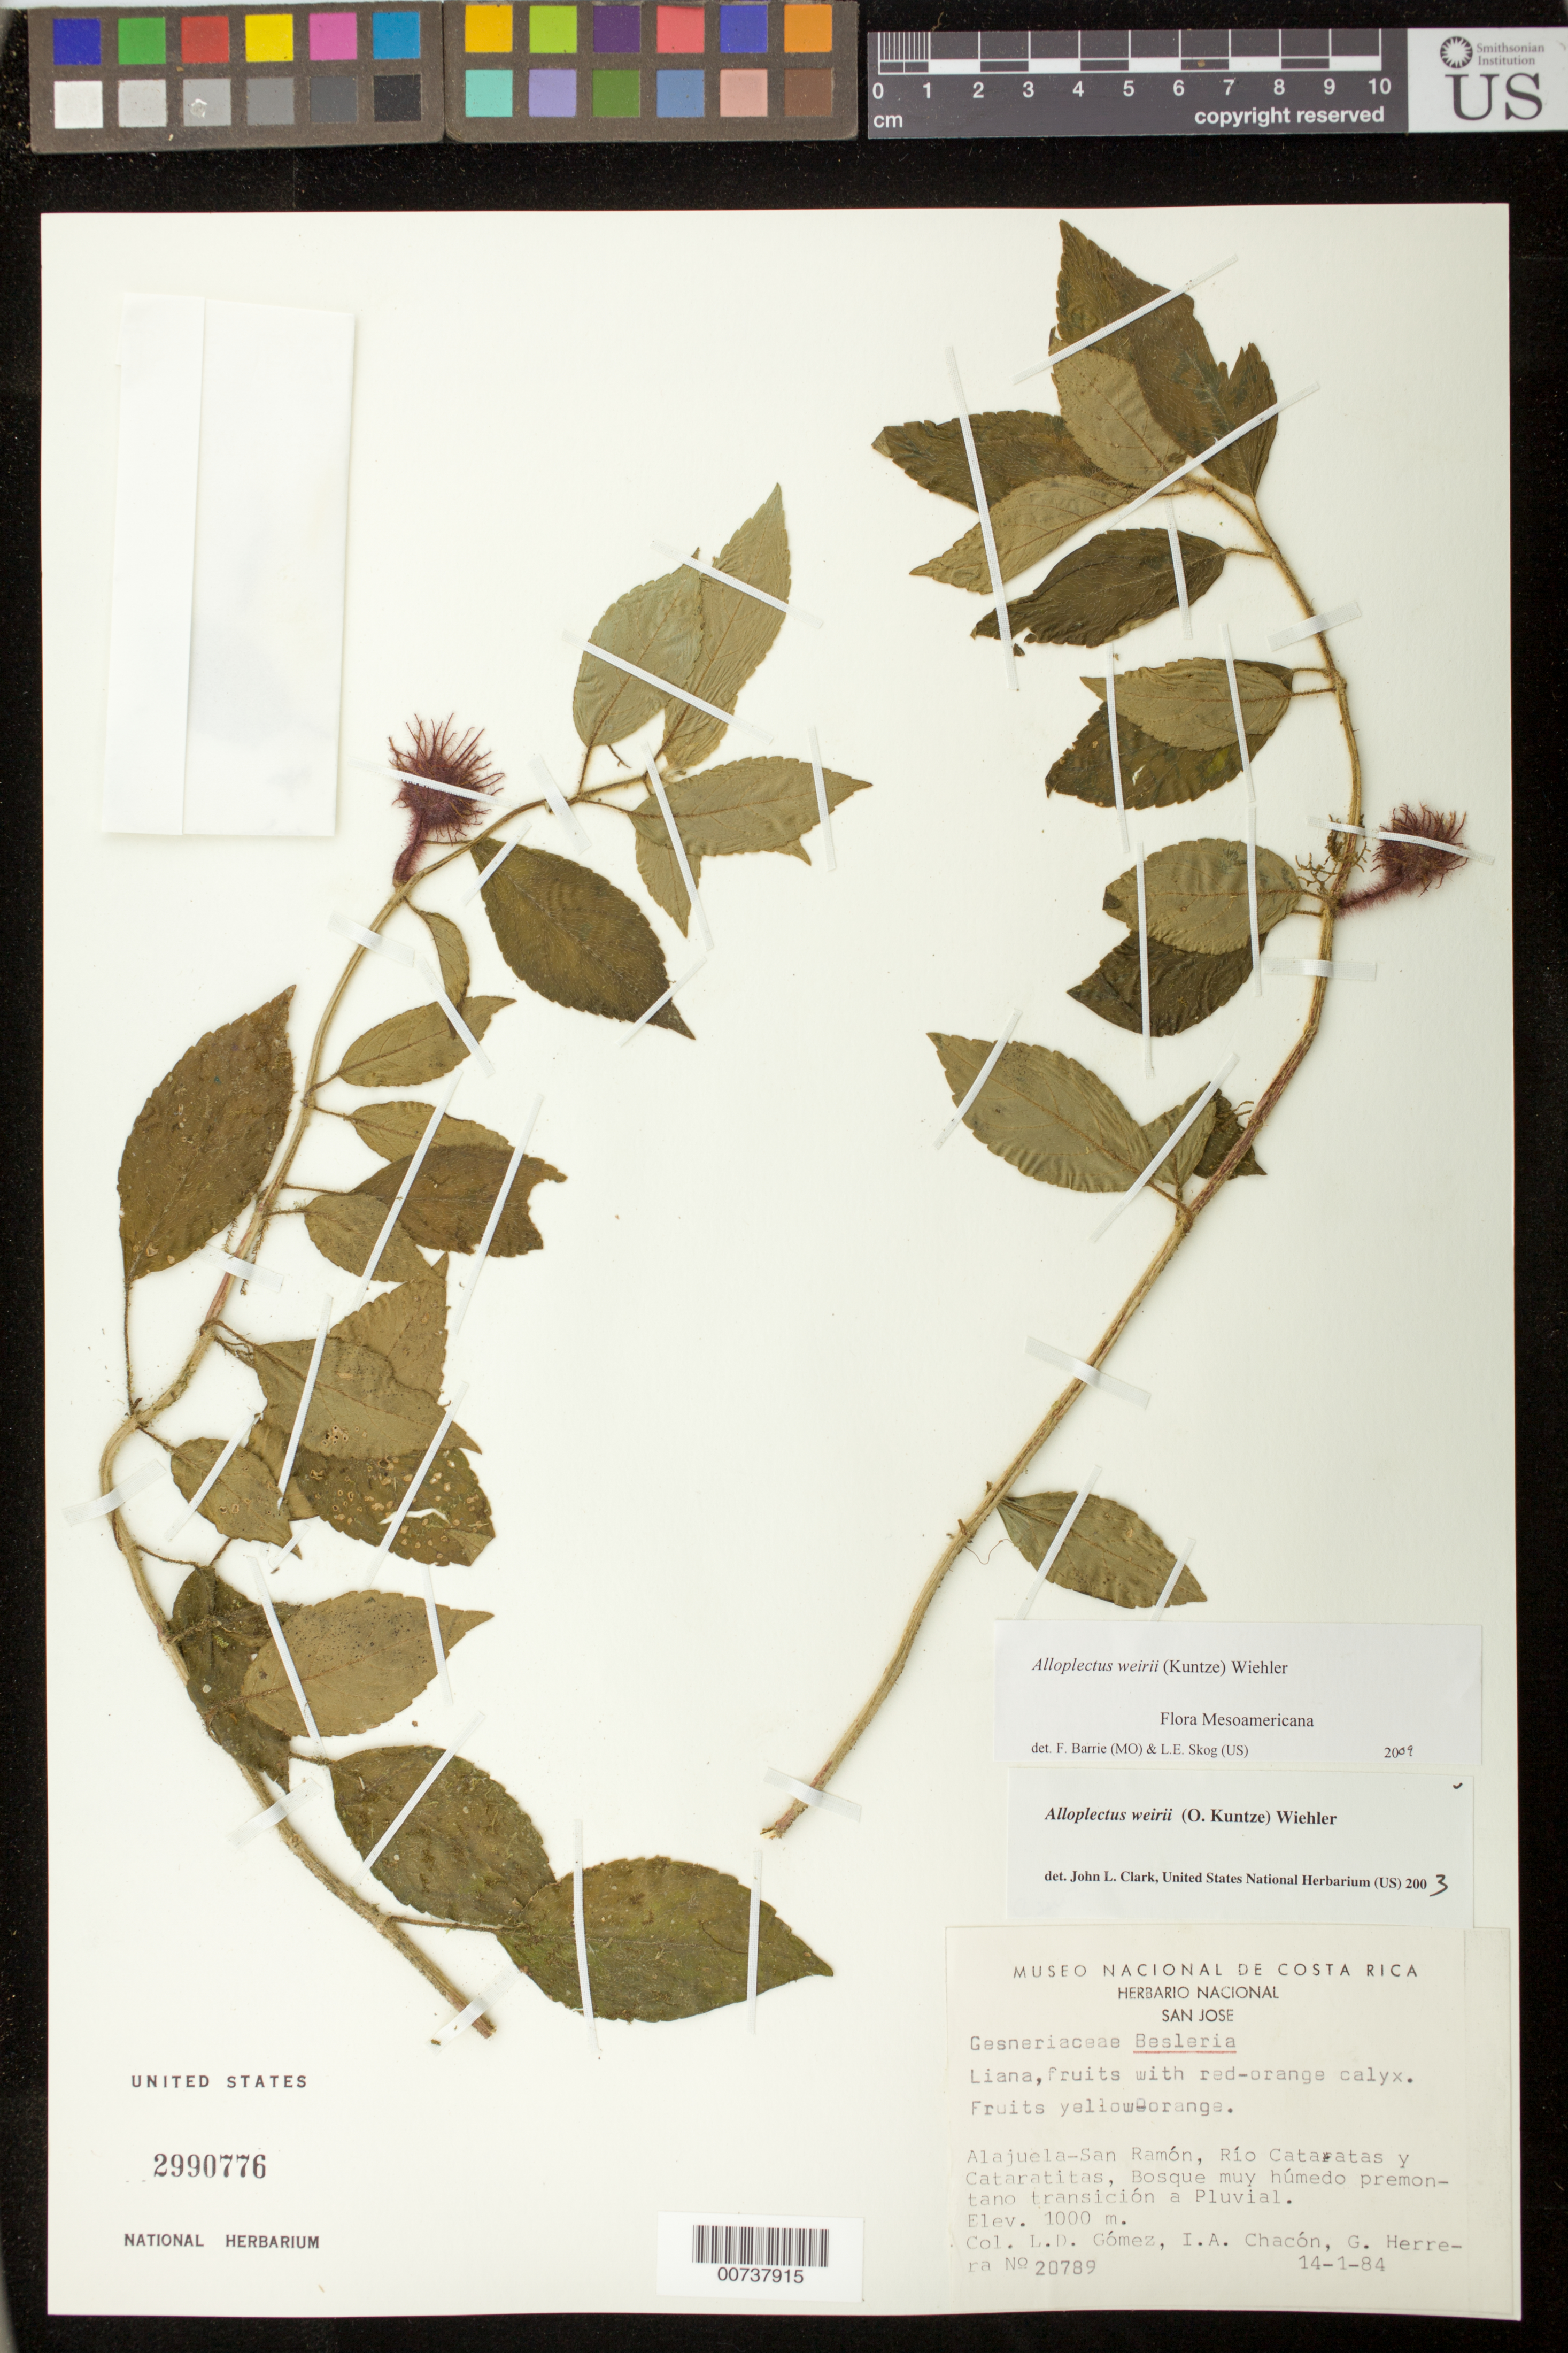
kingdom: Plantae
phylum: Tracheophyta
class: Magnoliopsida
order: Lamiales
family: Gesneriaceae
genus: Alloplectus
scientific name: Alloplectus weirii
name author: (Kuntze) Wiehler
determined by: Barrie, F. R.; Skog, Laurence E.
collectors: L. D. Gómez, I. Chacón & G. Herrera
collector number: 20789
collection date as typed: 14 Jan 1984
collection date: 1984-01-14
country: Costa Rica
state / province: Alajuela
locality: Alajuela-San Ramón, Río Cataratas y Cataratitas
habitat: bosque muy humedo premontano transicion a Pluvial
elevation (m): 1000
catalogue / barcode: US 2990776